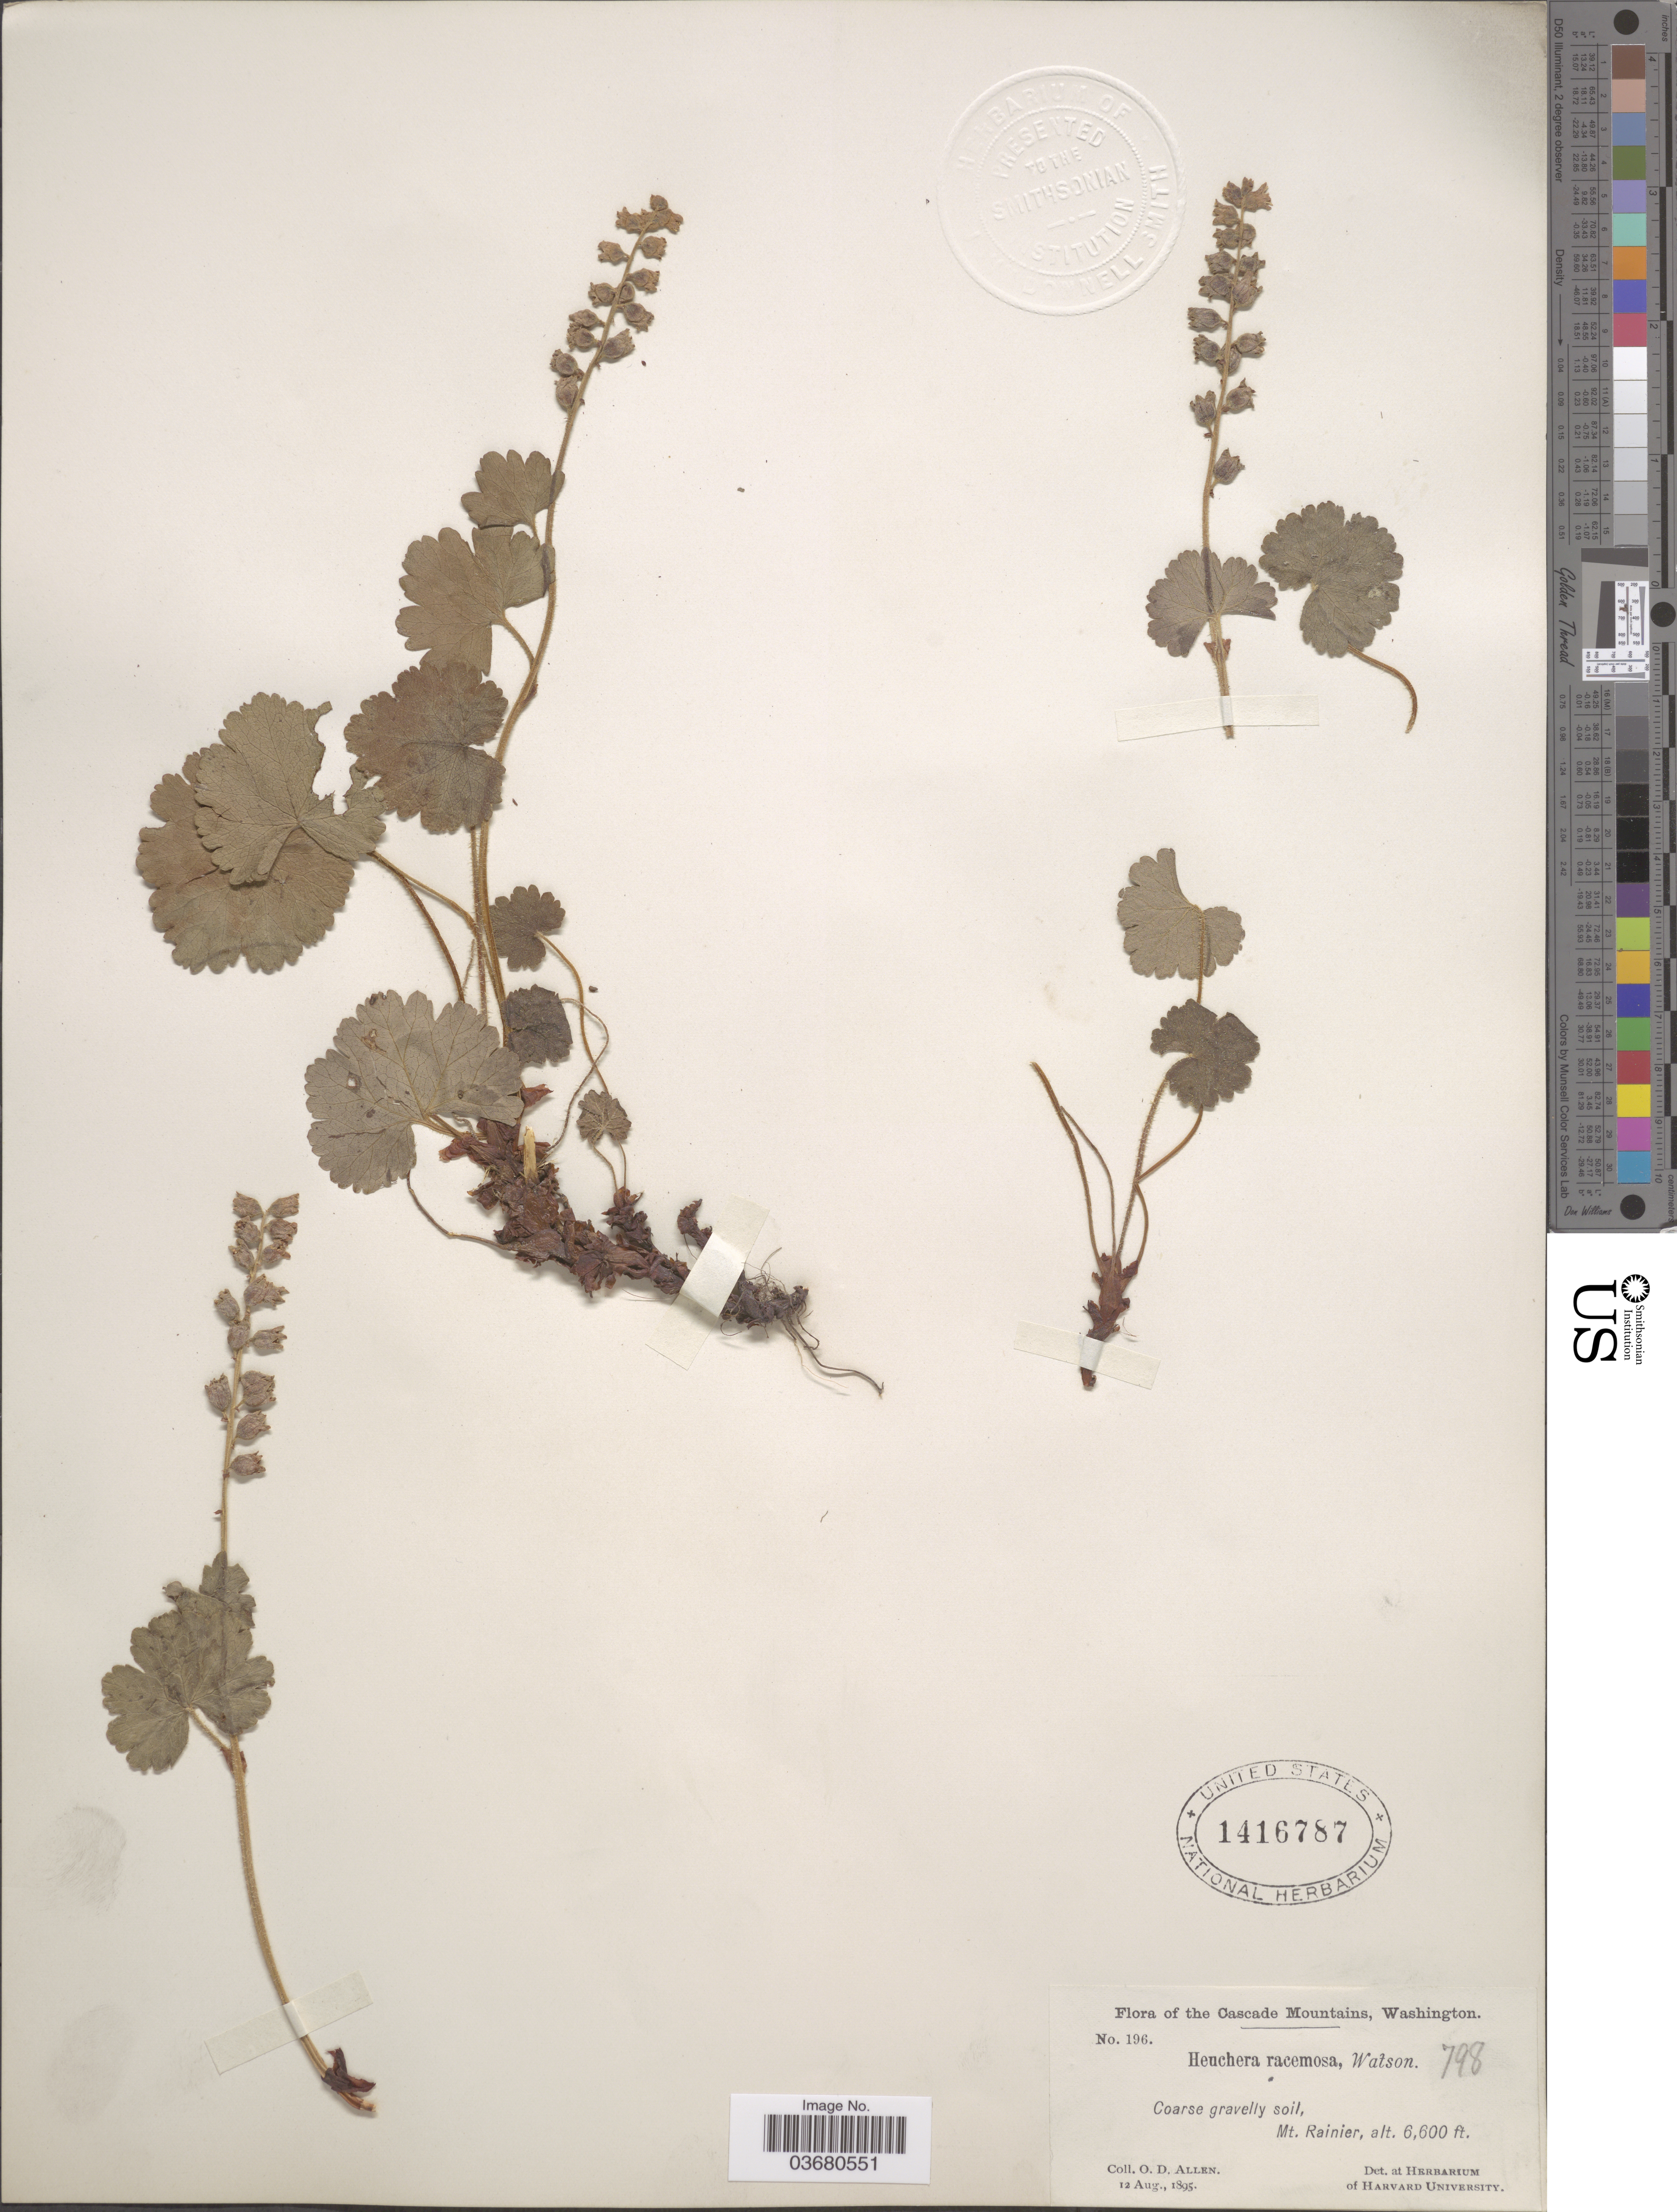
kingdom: Plantae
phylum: Tracheophyta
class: Magnoliopsida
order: Saxifragales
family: Saxifragaceae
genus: Elmera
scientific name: Elmera racemosa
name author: (S. Watson) Rydb.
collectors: O. D. Allen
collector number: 196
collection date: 1895-08-12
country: United States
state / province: Washington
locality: The Cascade Mountains. Mt. Rainier.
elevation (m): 2012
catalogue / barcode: US 1416787